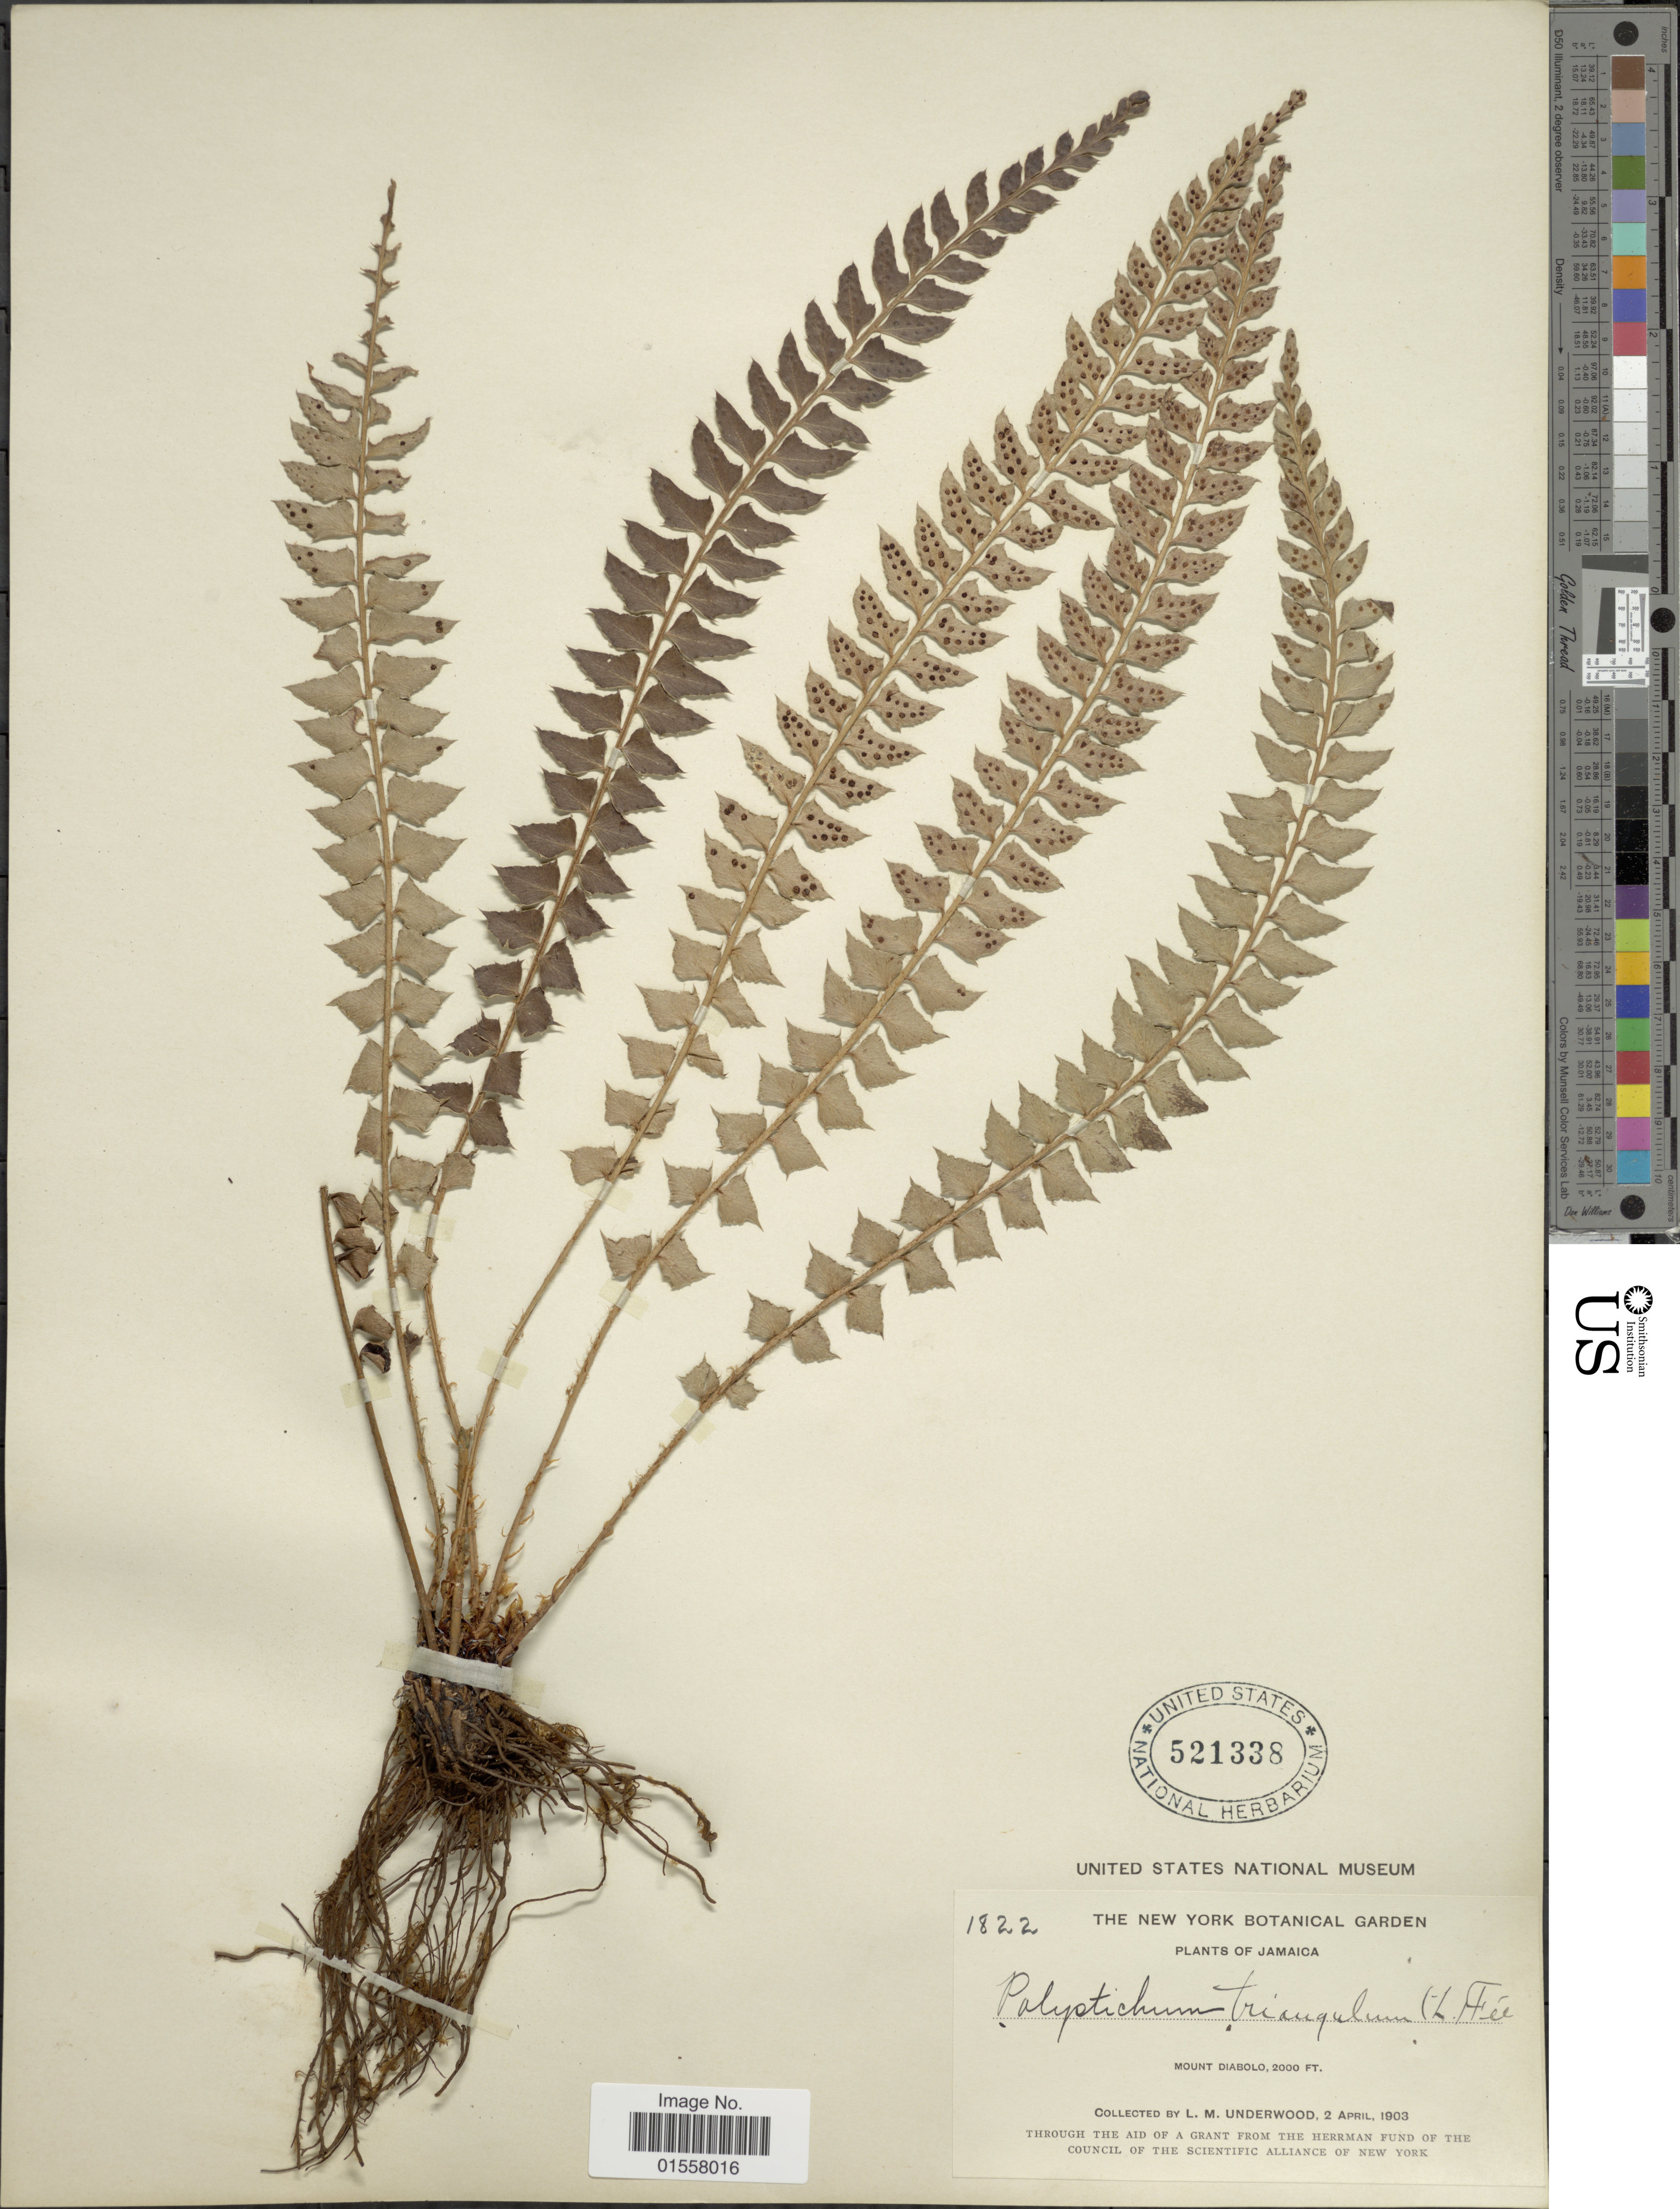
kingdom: Plantae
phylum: Tracheophyta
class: Polypodiopsida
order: Polypodiales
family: Dryopteridaceae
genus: Polystichum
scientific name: Polystichum echinatum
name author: (J.F. Gmel.) C. Chr.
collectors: L. M. Underwood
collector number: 1822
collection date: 1903-04-02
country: Jamaica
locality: Mount Diablo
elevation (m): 610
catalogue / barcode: US 521338